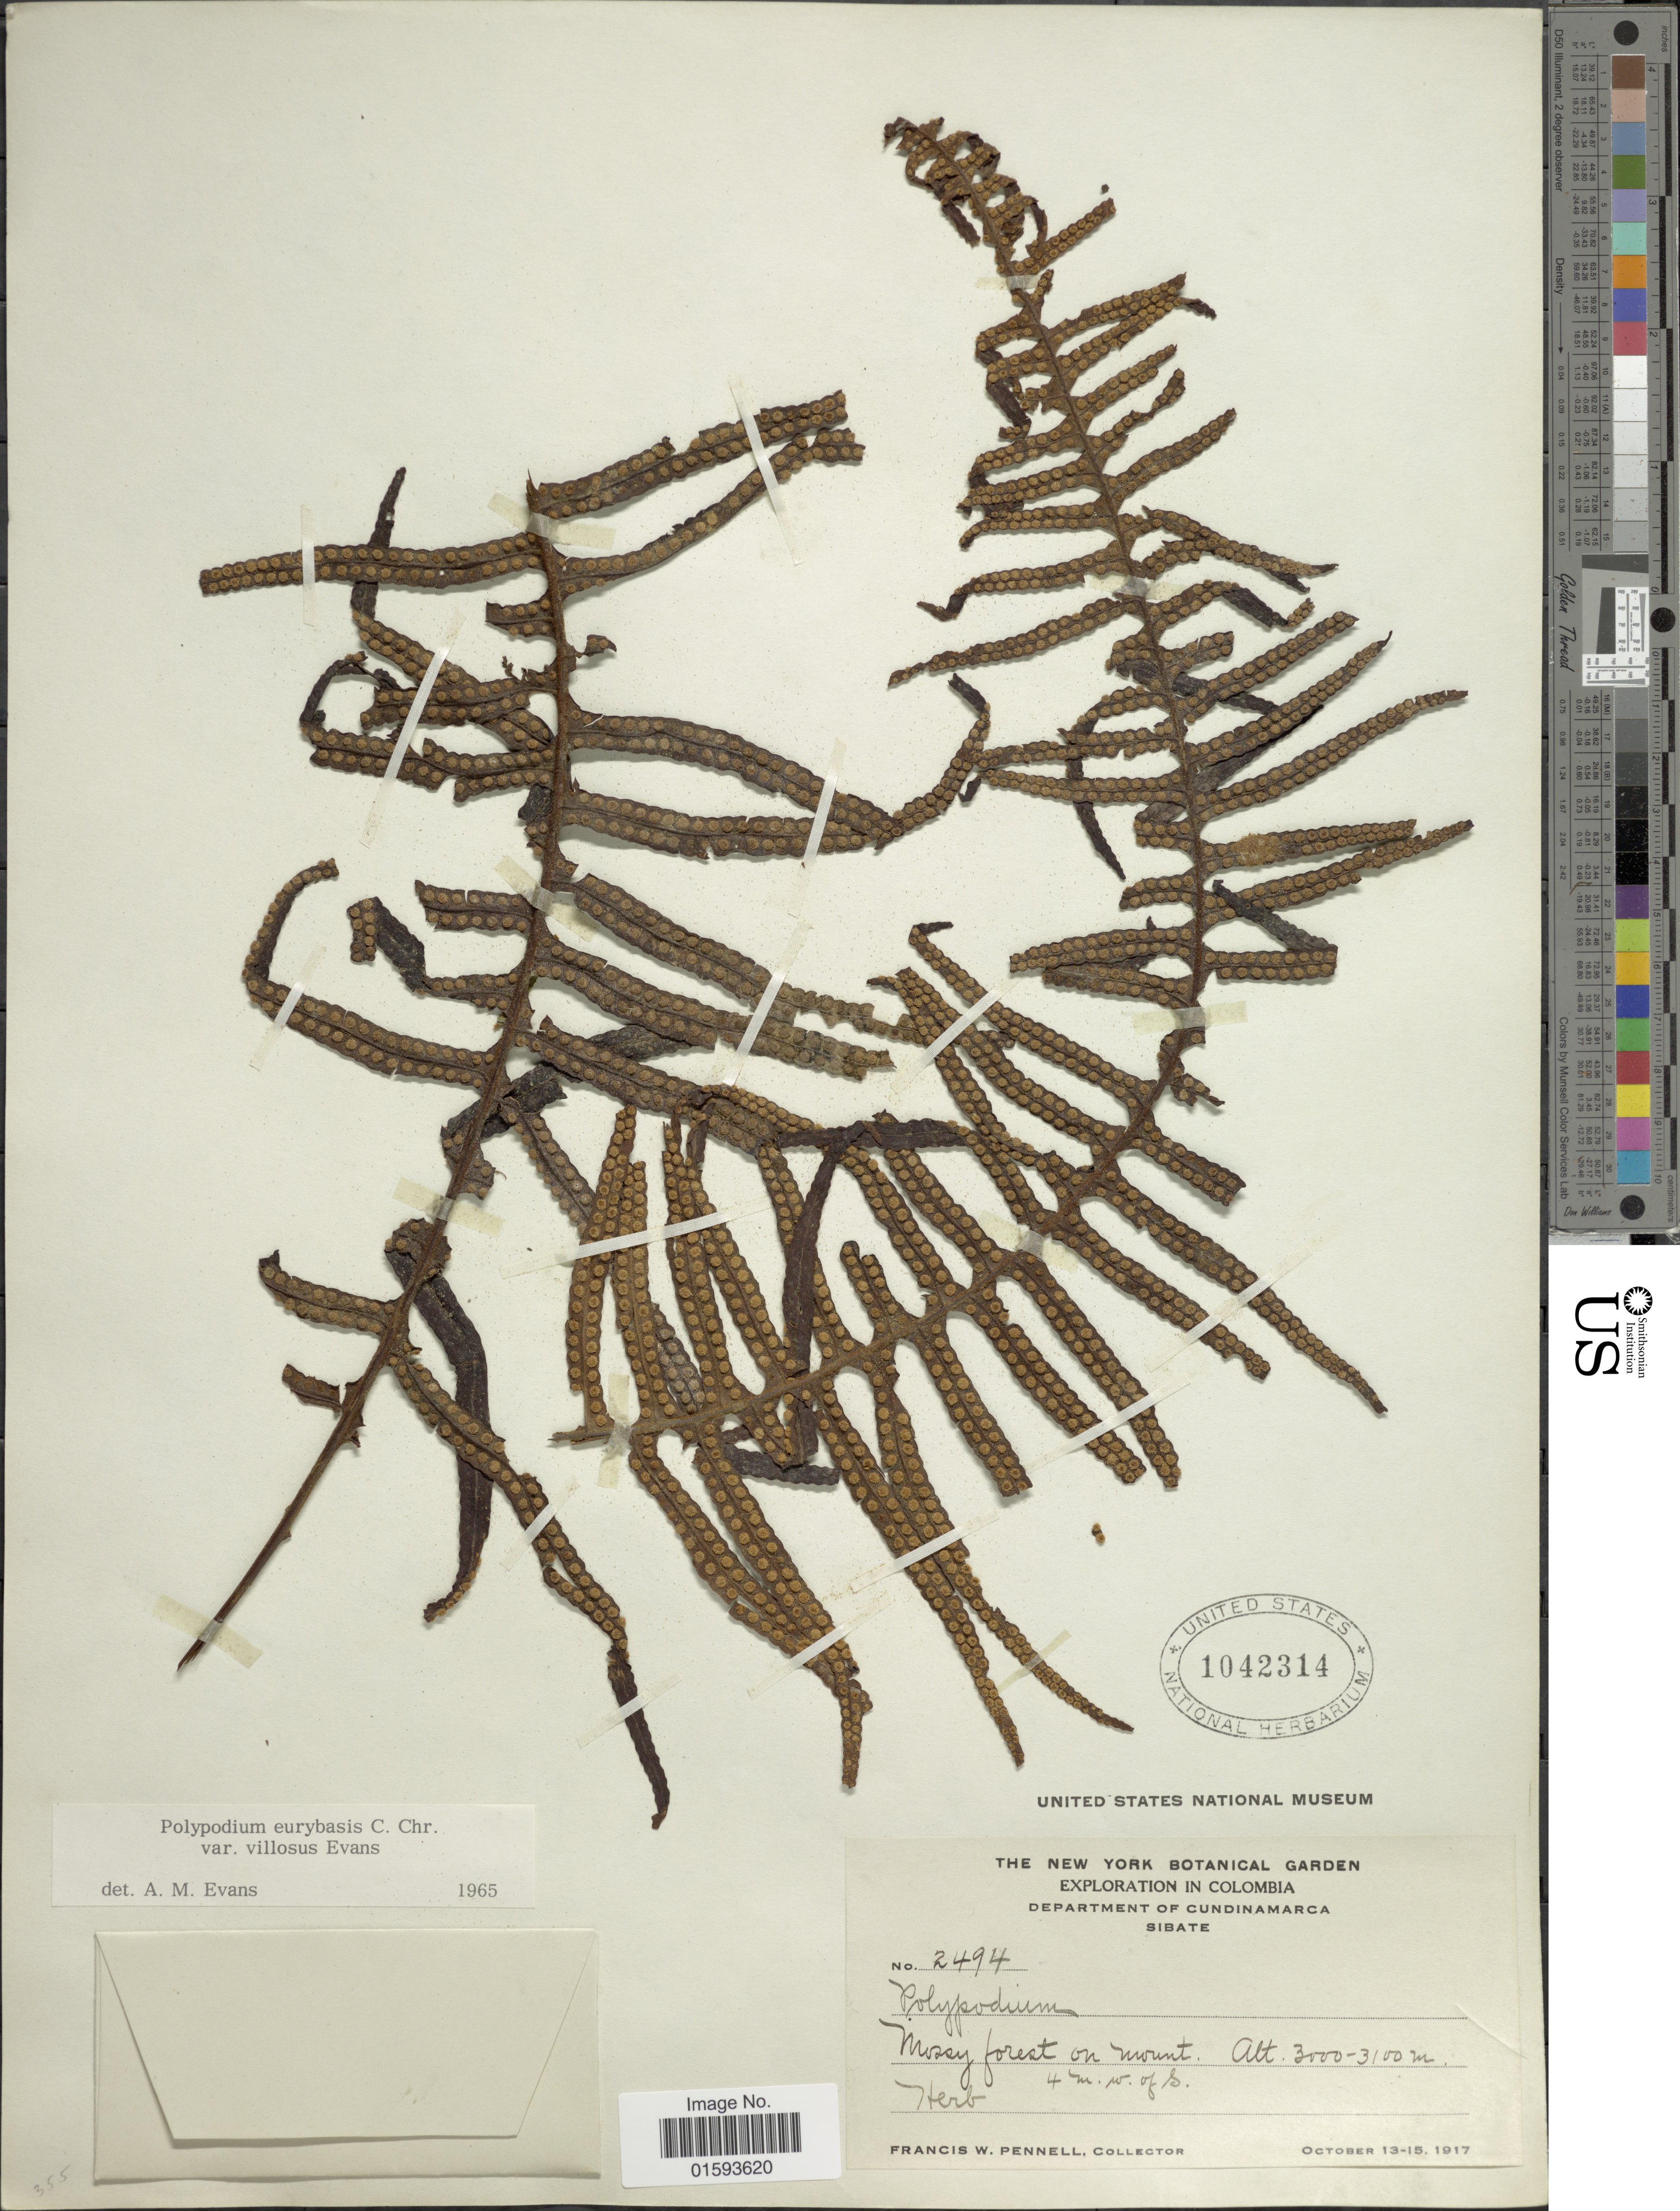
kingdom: Plantae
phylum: Tracheophyta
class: Polypodiopsida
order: Polypodiales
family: Polypodiaceae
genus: Pecluma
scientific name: Pecluma eurybasis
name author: (C. Chr.) M.G. Price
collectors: F. W. Pennell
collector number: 2494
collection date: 1917-10-13/1917-10-15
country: Colombia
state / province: Cundinamarca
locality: Sibate, Mossy forest on mount. 4 m w of s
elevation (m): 3000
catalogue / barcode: US 1042314